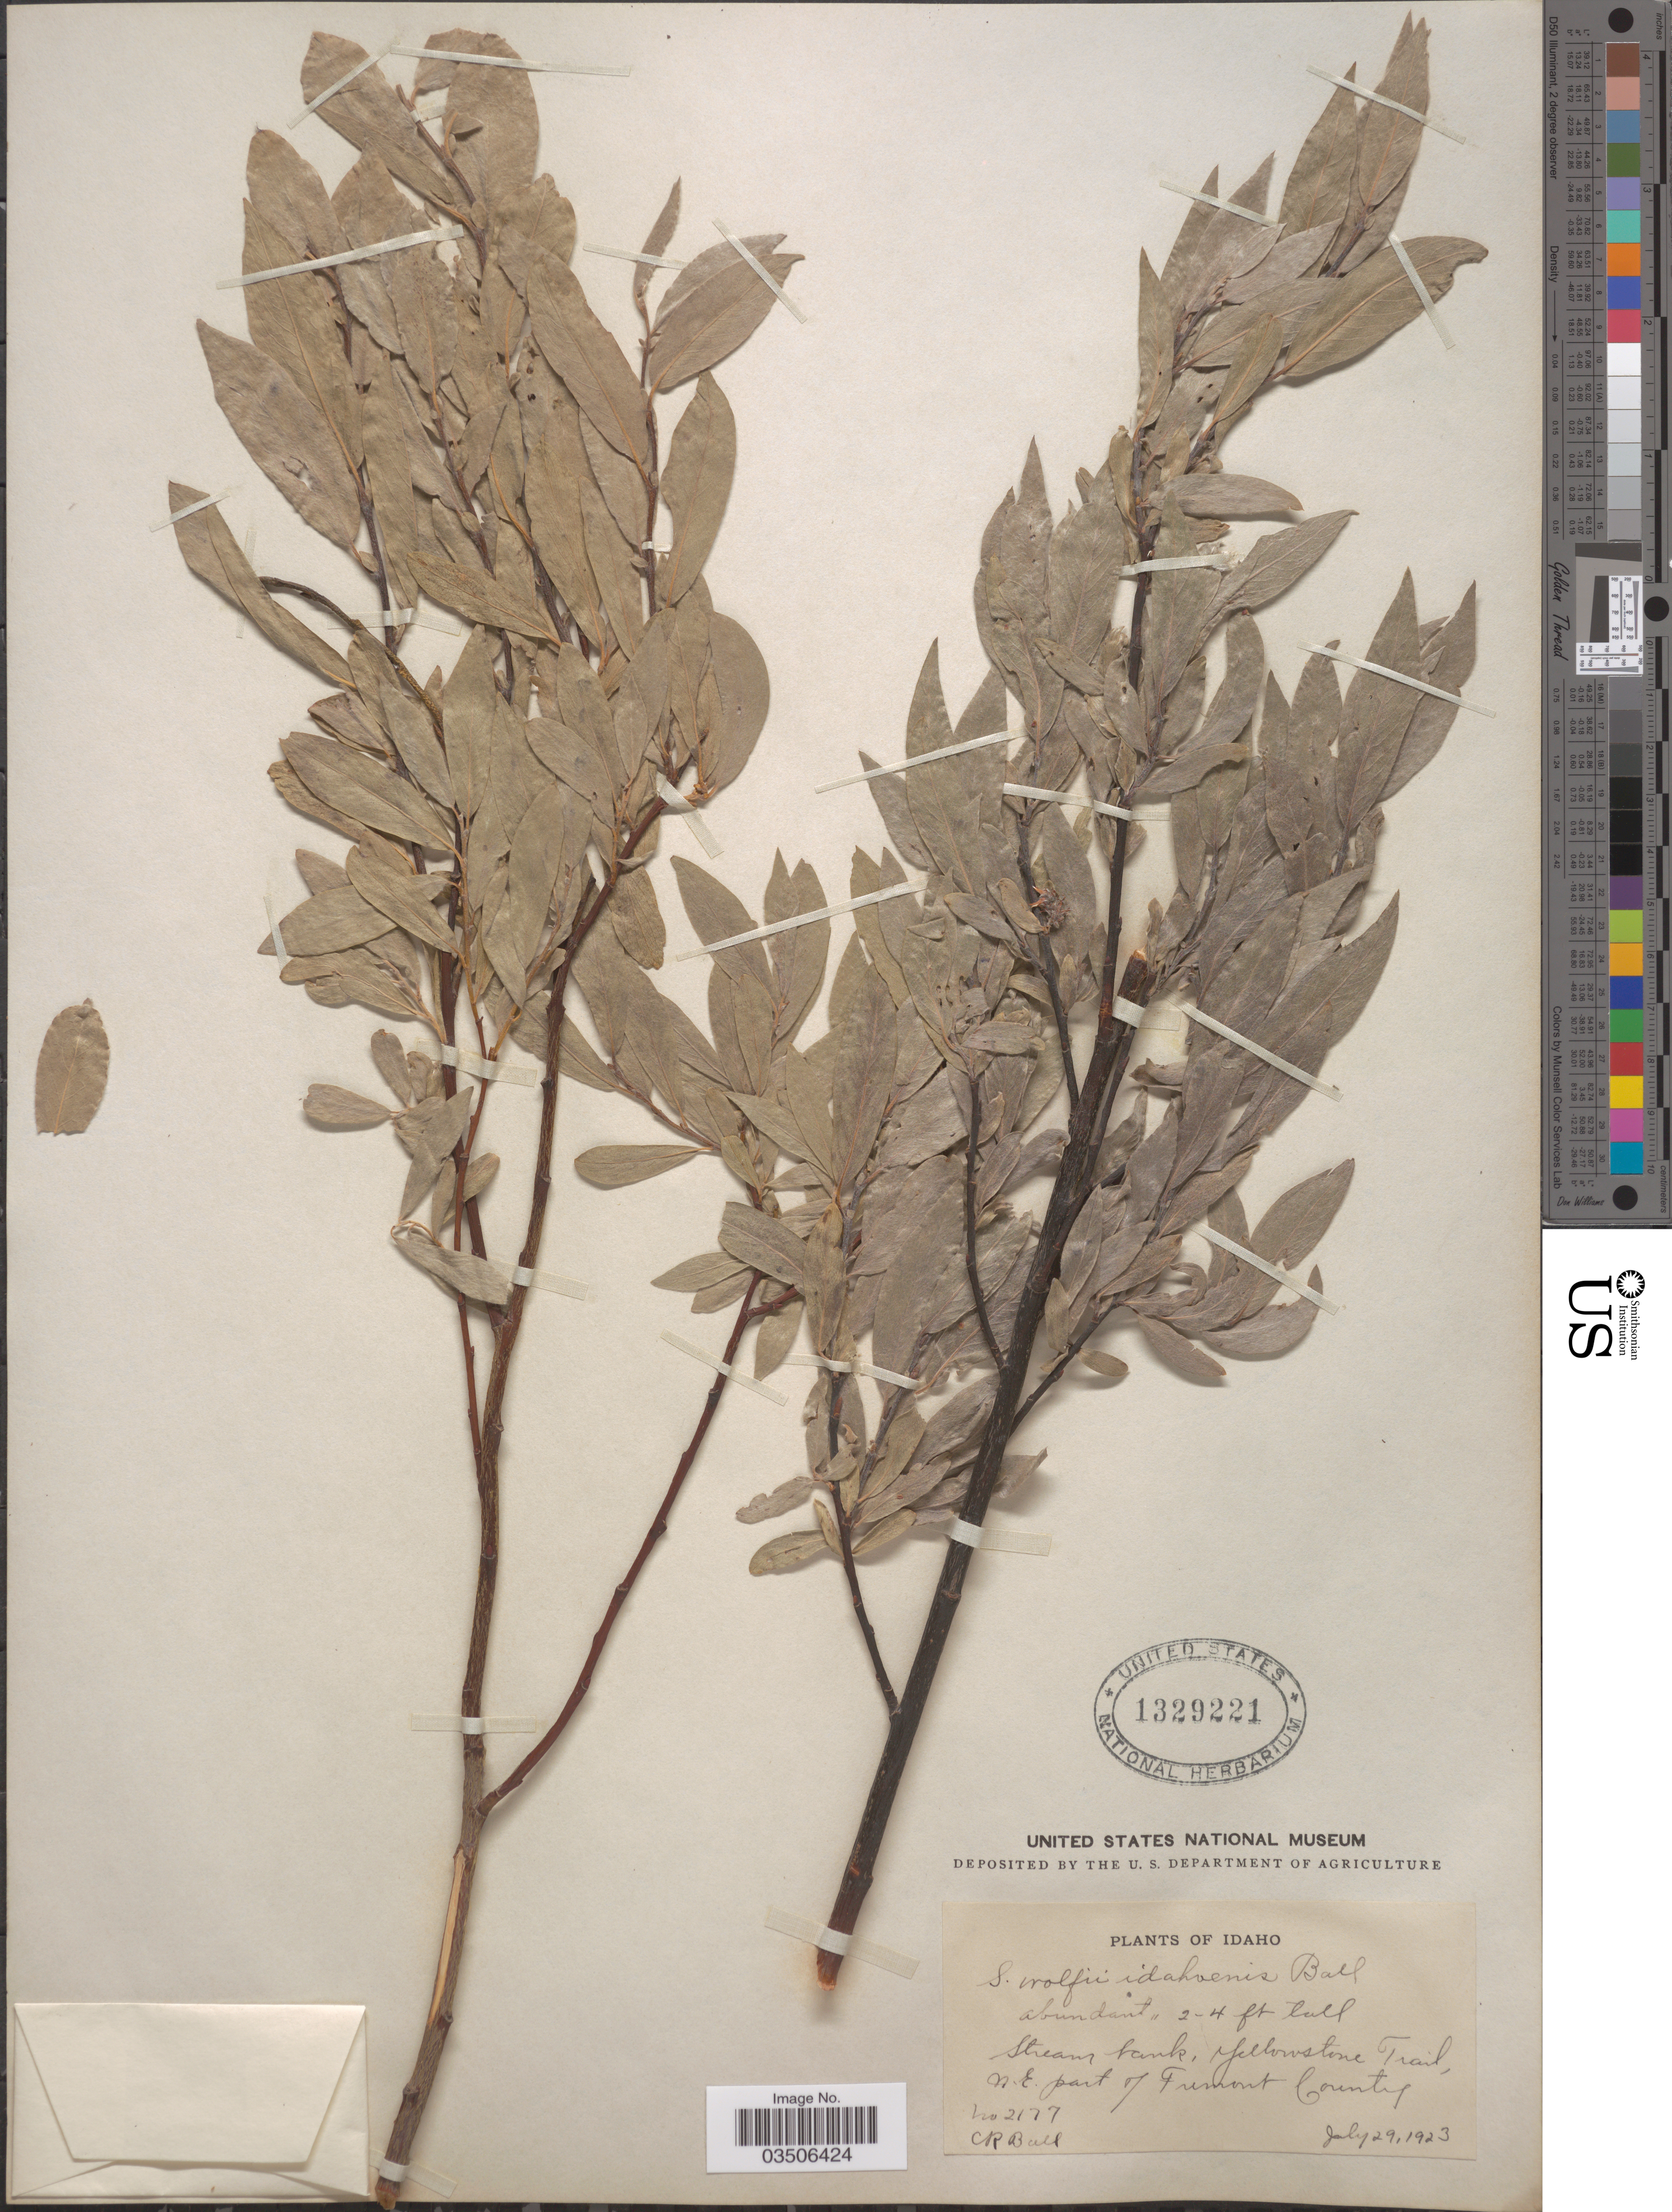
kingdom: Plantae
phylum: Tracheophyta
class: Magnoliopsida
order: Malpighiales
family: Salicaceae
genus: Salix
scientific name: Salix wolfii var. idahoensis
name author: C.R. Ball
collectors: C. R. Ball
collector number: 2177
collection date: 1923-07-29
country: United States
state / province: Idaho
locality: Stream bank, Yellowstone Trail, N. E. part of Fumont County.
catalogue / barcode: US 1329221